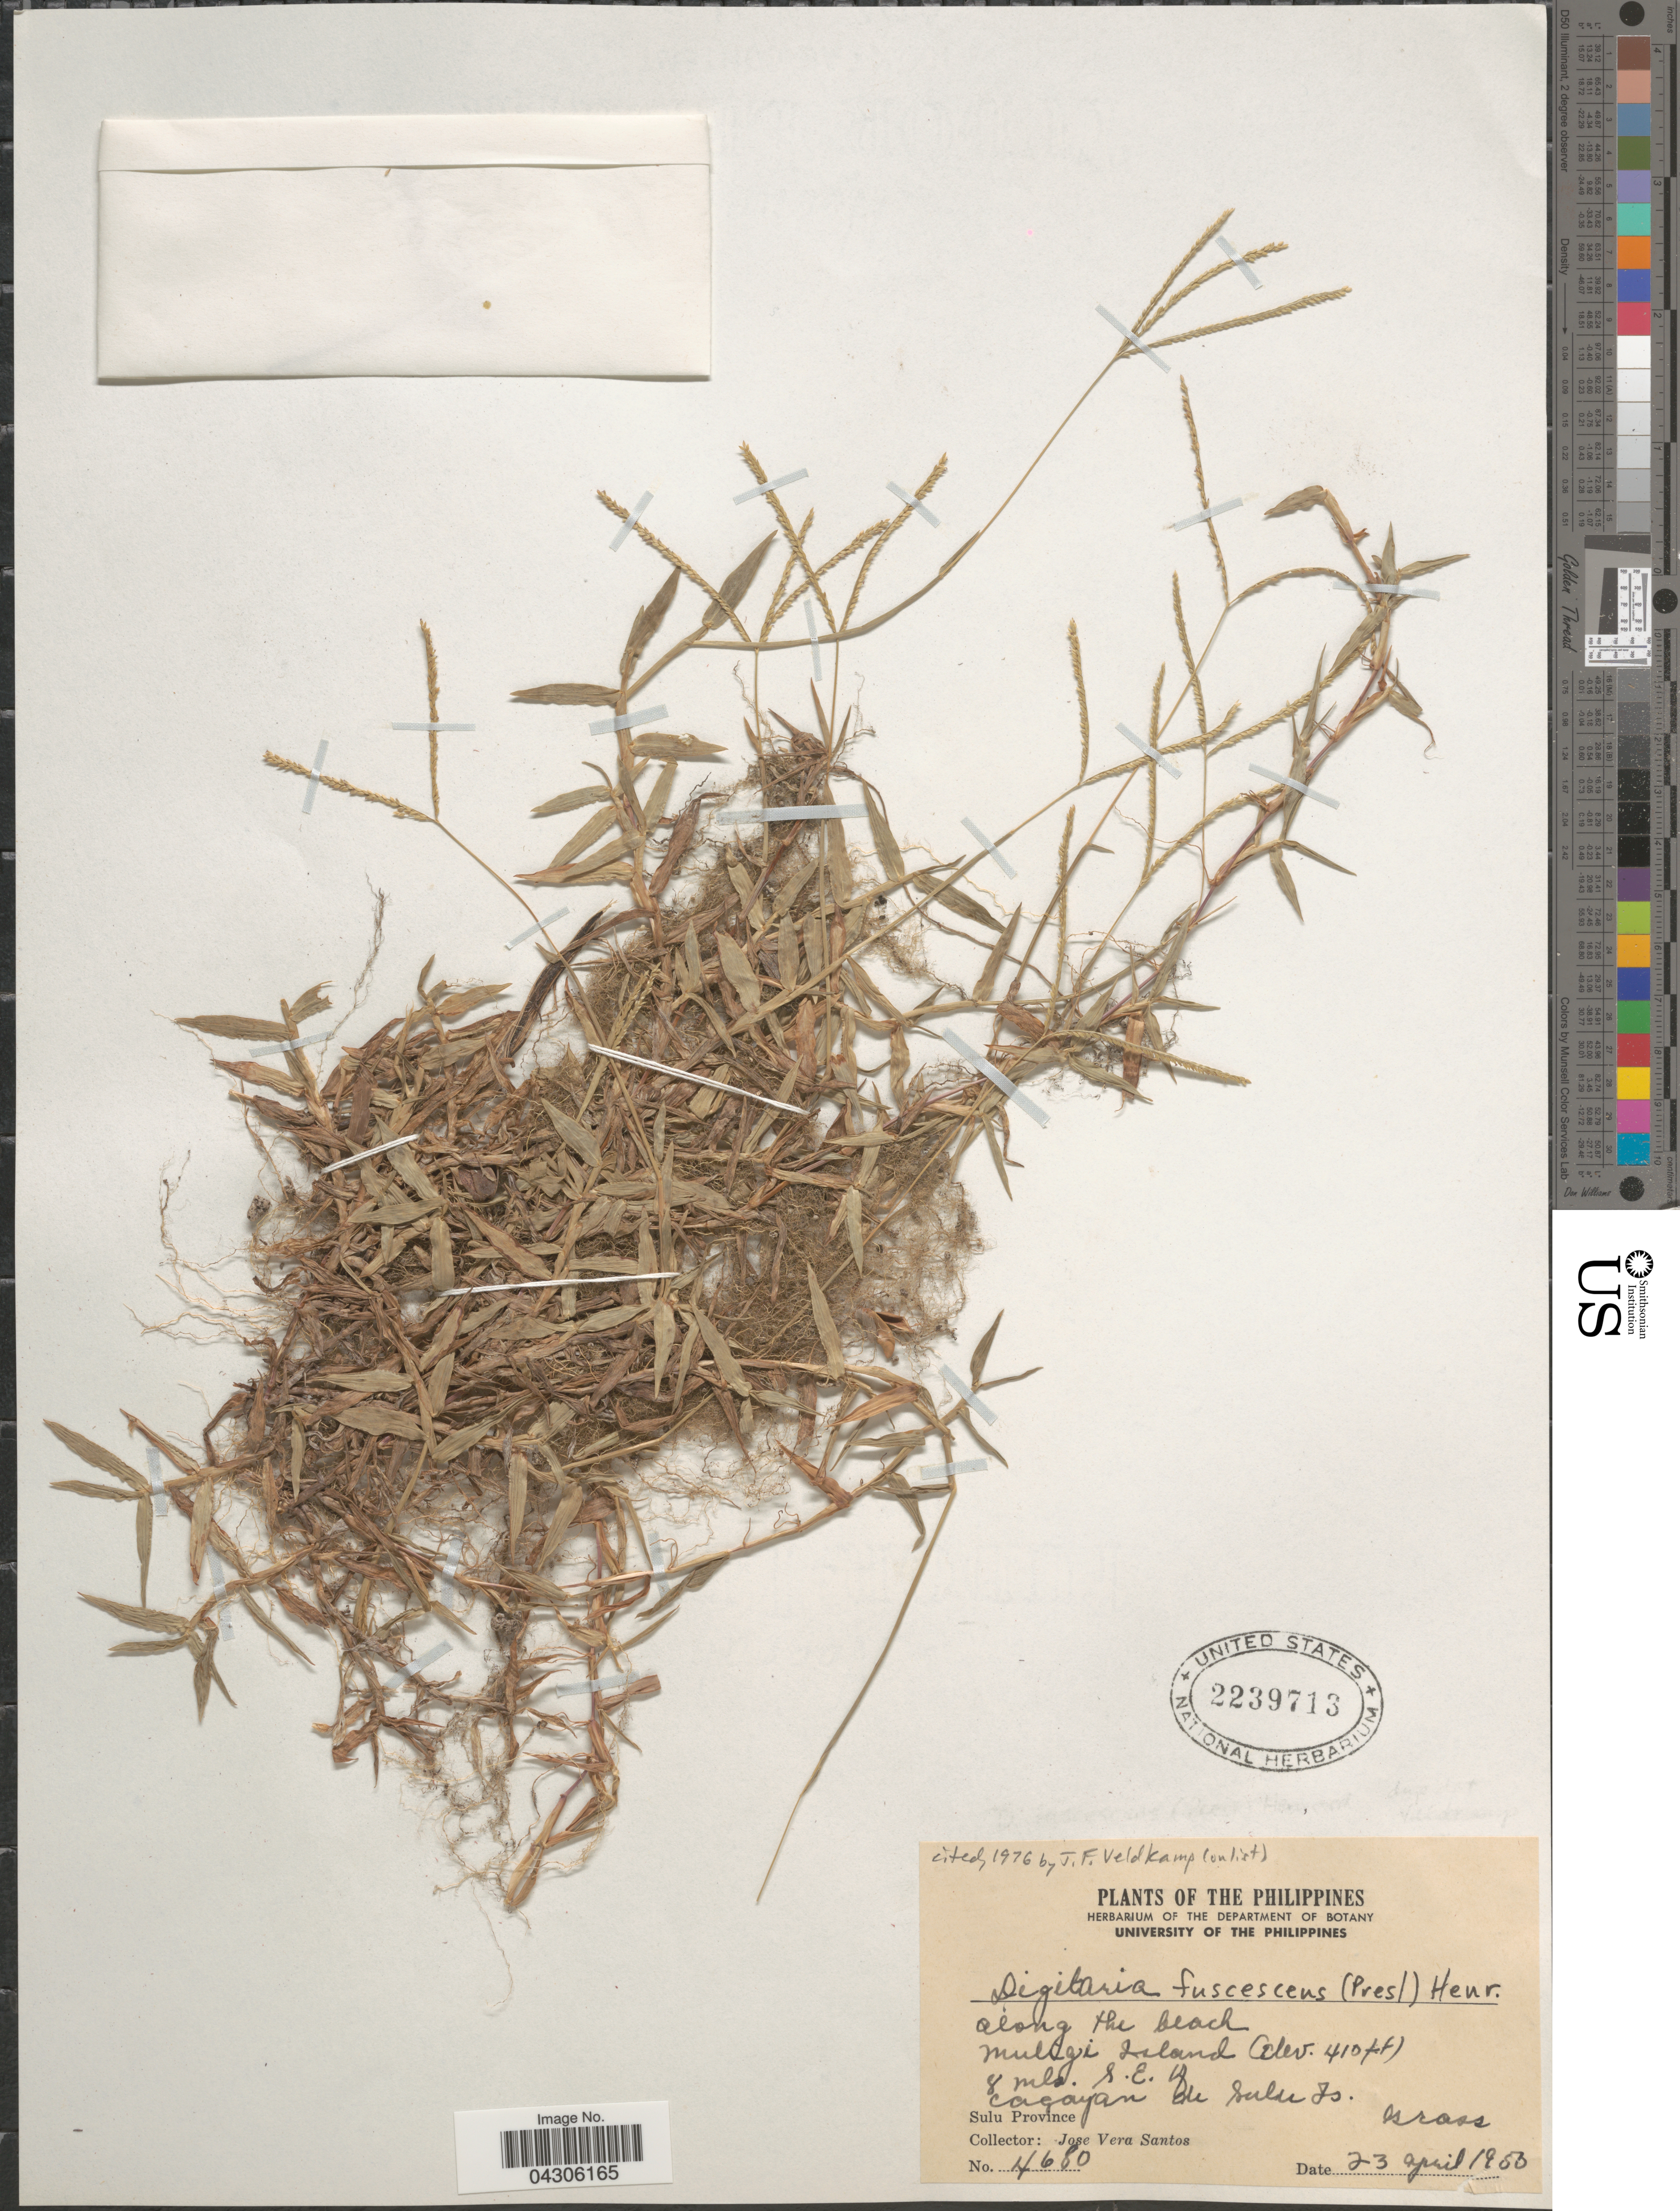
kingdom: Plantae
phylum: Tracheophyta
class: Liliopsida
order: Poales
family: Poaceae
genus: Digitaria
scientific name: Digitaria fuscescens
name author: (J. Presl) Henr.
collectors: J. Vera Santos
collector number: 4680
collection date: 1950-04-23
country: Philippines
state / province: Muslim Mindanao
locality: Along the beach. Muligi Island. 8 mls. S.E. of Cacayan de Sulu Is. Sulu Province.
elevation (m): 125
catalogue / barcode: US 2239713